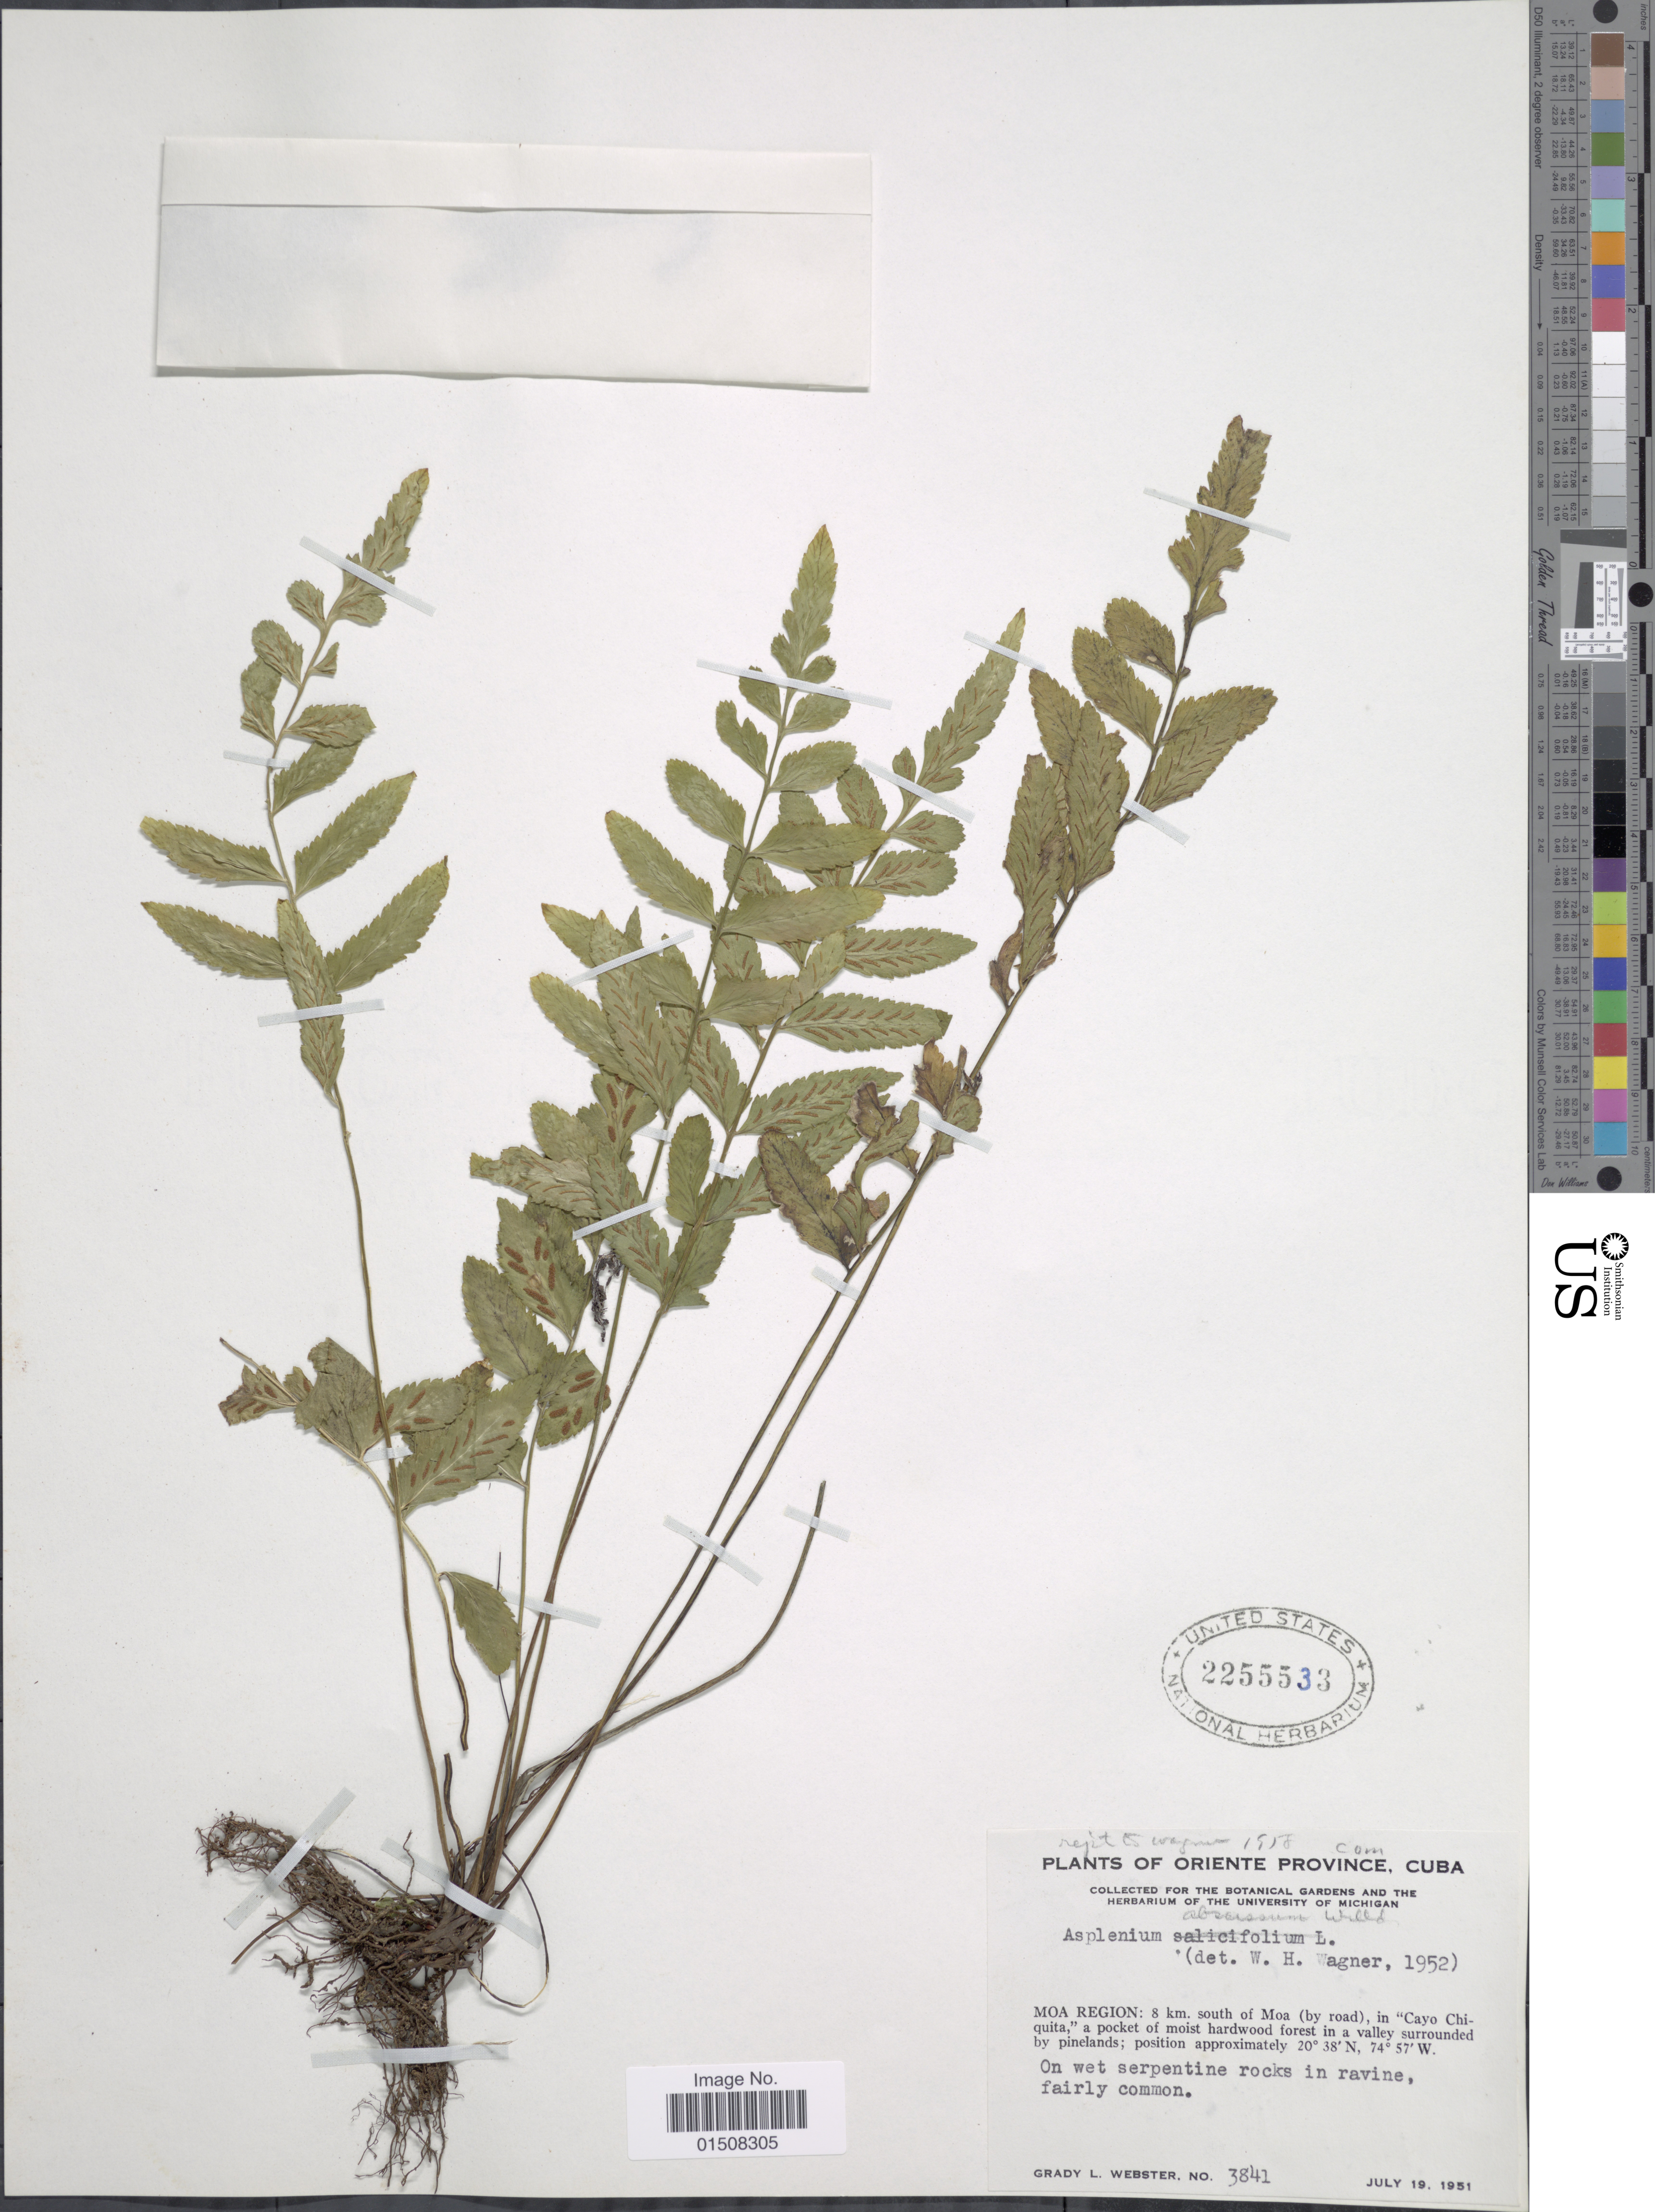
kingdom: Plantae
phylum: Tracheophyta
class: Polypodiopsida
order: Polypodiales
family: Aspleniaceae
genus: Asplenium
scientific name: Asplenium abscissum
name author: Willd.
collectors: G. L. Webster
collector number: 3841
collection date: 1951-07-19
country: Cuba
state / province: Oriente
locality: Moa Region: 8 km. south of Moa (by road), in "Cayo Chiquta" pocket of moist hardwood forets in a valley surrounded by pinelands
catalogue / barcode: US 2255533